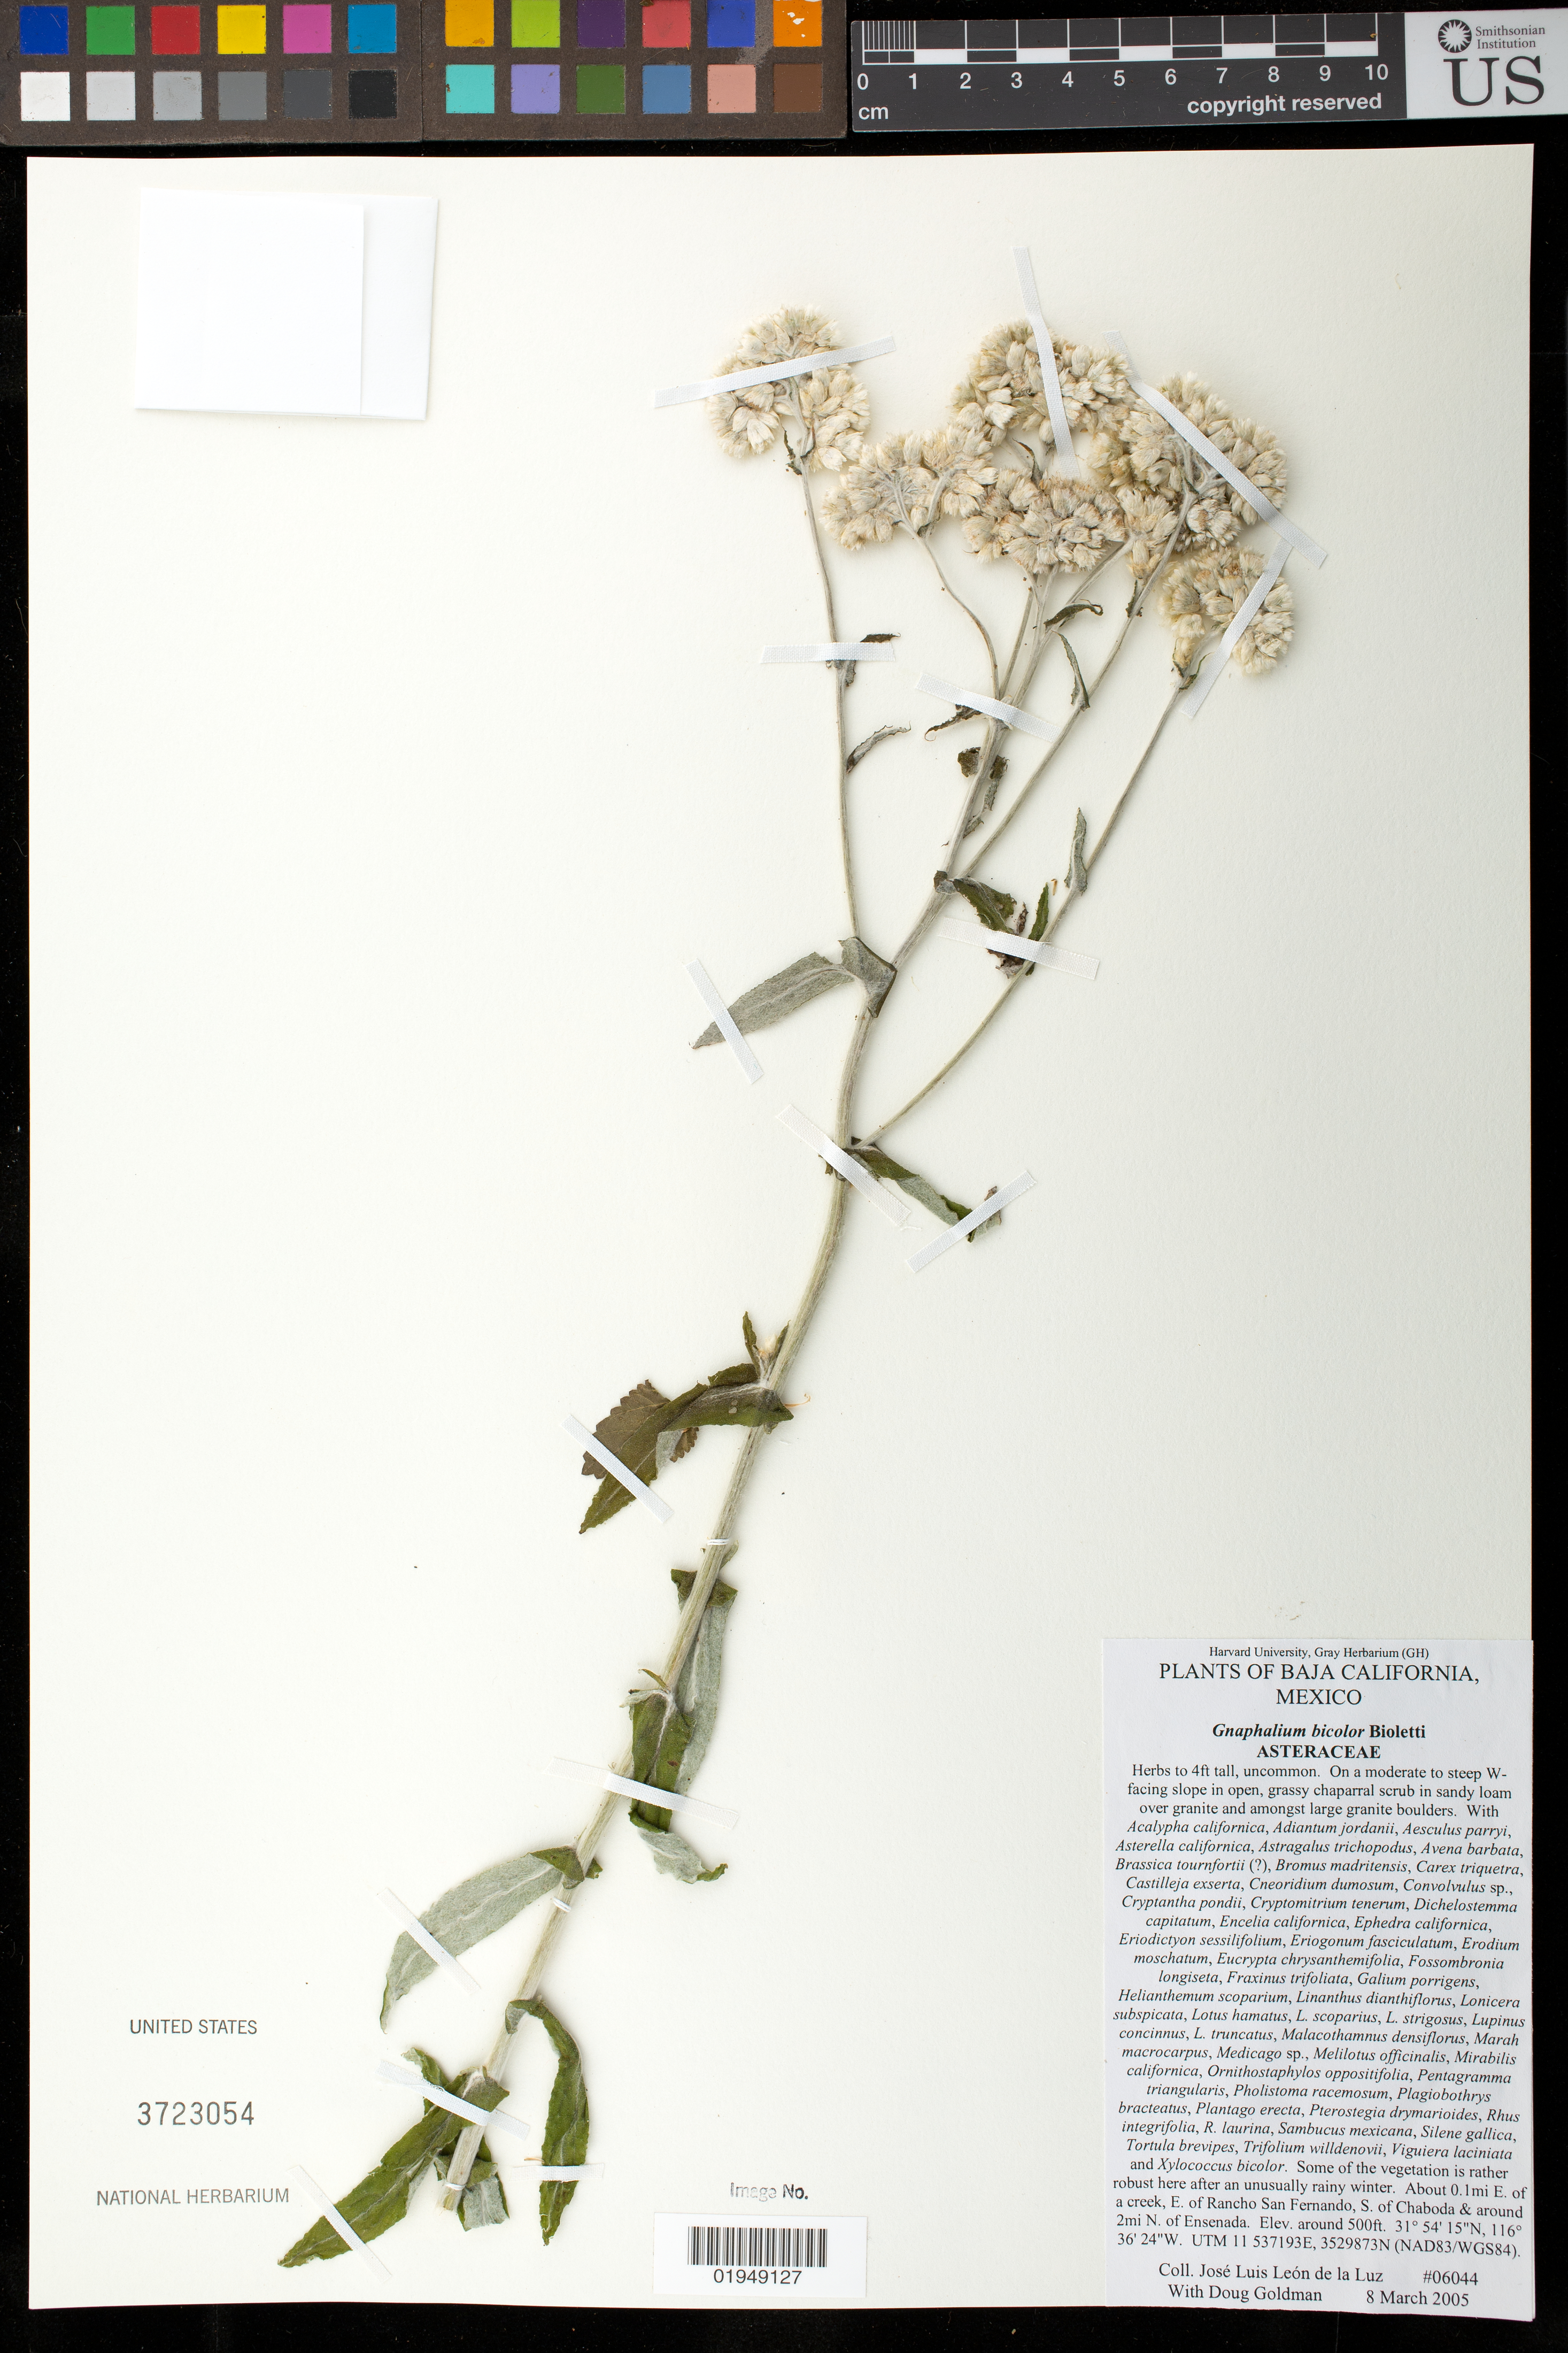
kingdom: Plantae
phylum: Tracheophyta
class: Magnoliopsida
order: Asterales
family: Asteraceae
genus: Gnaphalium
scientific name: Gnaphalium bicolor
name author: Sch. Bip.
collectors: J. L. León de la Luz & D. Goldman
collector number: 06044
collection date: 2005-03-08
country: Mexico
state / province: Baja California Norte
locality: About 0.1 mi. E. of a creek E. of Rancho San Fernando, S. of Chaboda & around 2 mi N. of Ensenada.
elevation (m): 152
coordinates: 31 54 15 N, 116 36 24 W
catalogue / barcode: US 3726054